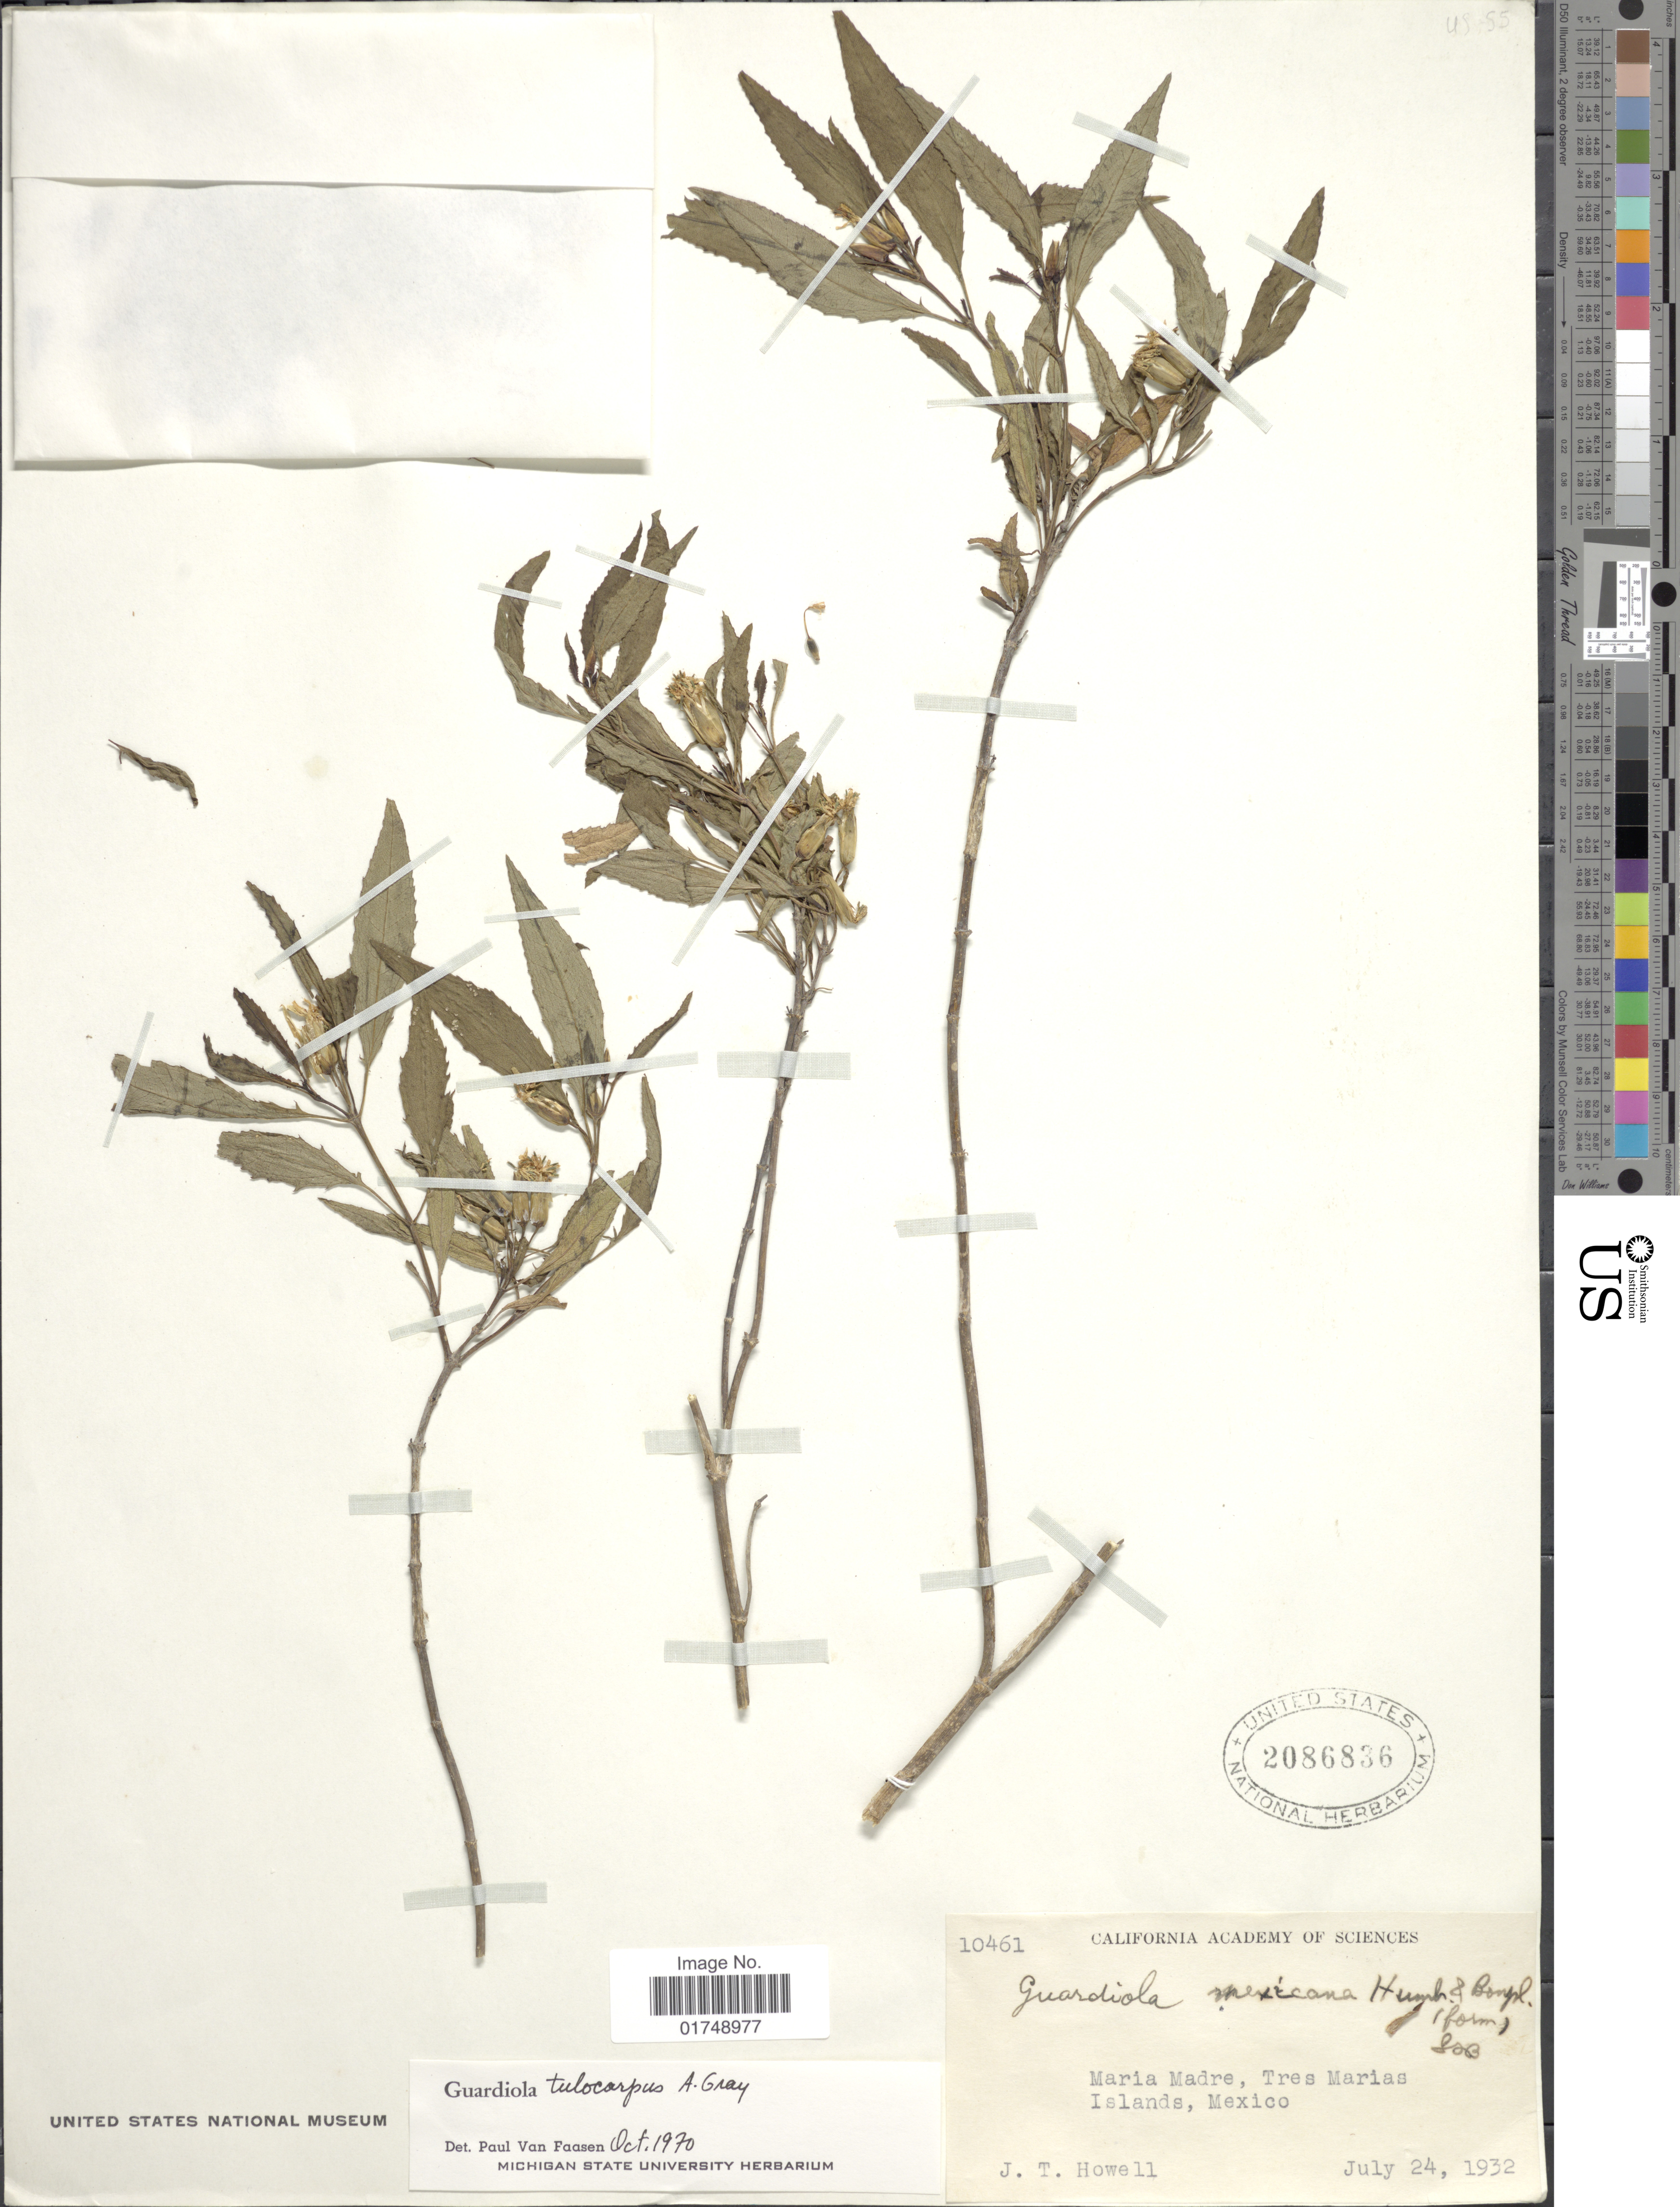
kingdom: Plantae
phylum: Tracheophyta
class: Magnoliopsida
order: Asterales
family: Asteraceae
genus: Guardiola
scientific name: Guardiola sp.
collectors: J. T. Howell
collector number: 10461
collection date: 1932-07-24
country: Mexico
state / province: Nayarit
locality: Maria Madre, Tres Marias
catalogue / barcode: US 2086836